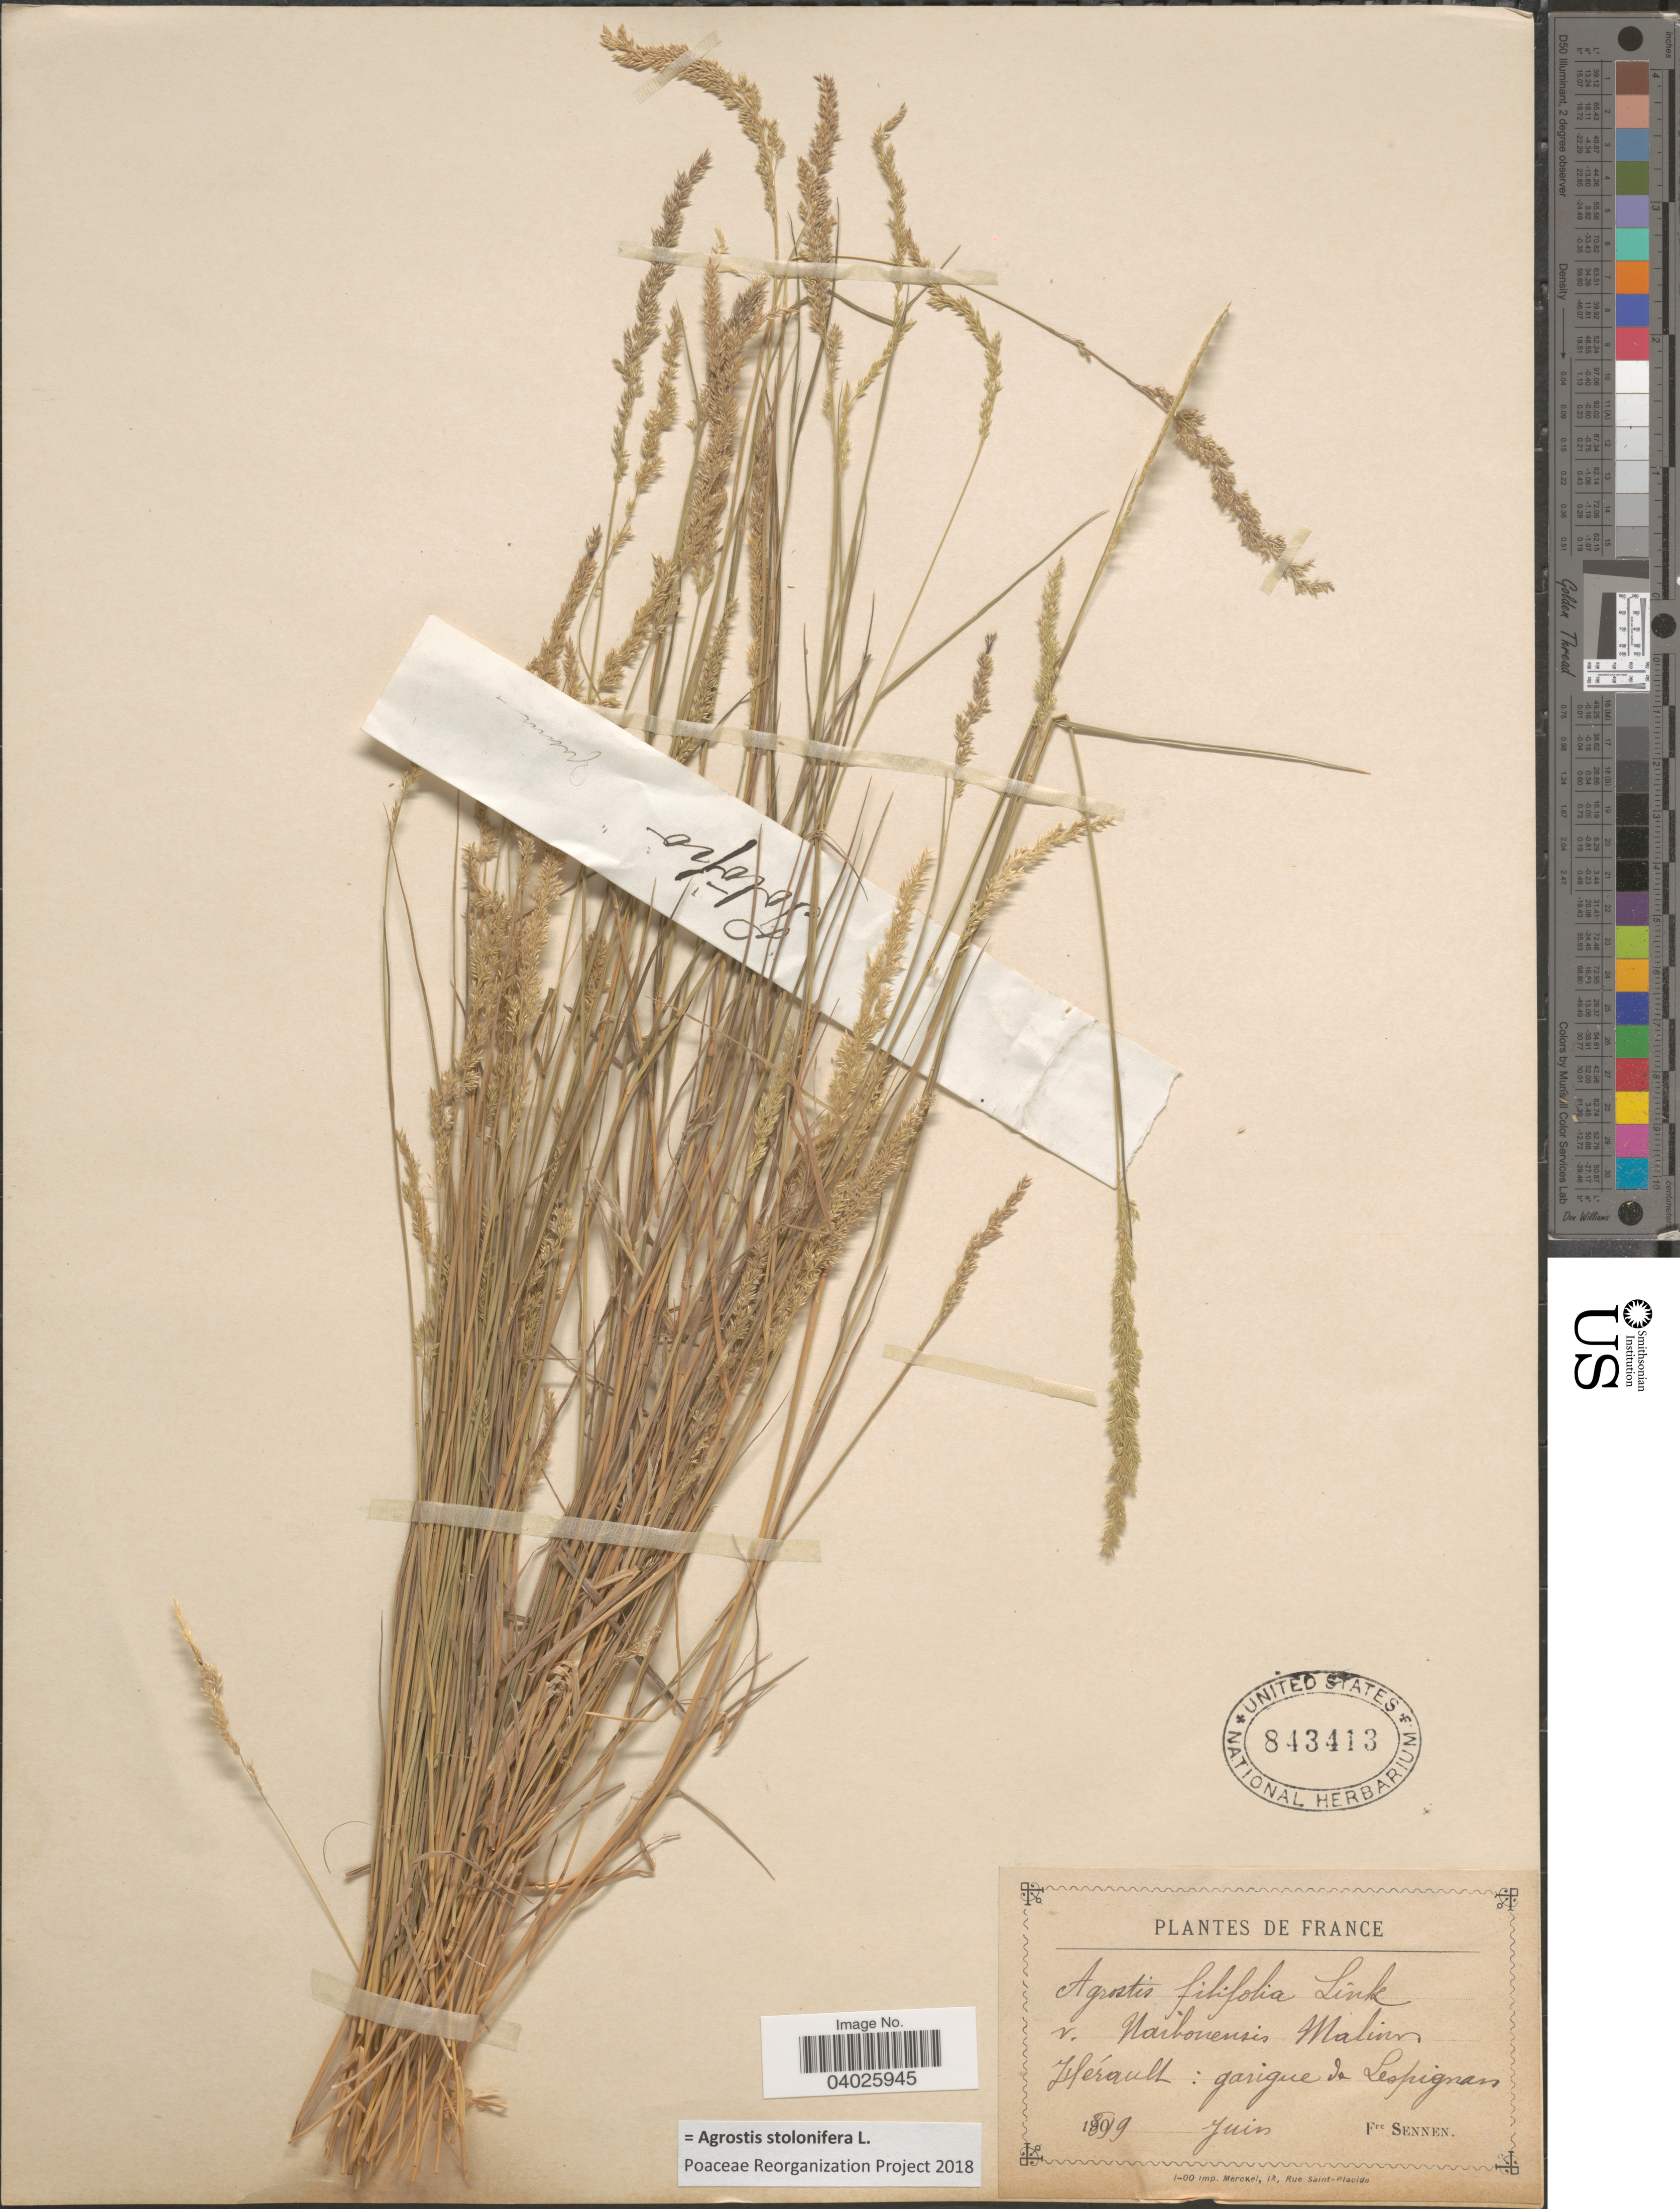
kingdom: Plantae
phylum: Tracheophyta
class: Liliopsida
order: Poales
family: Poaceae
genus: Agrostis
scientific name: Agrostis stolonifera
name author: L.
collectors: E. Sennen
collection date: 1899-06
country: France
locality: Hérault [interpreted]: garigue da Lespignan.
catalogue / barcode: US 843413